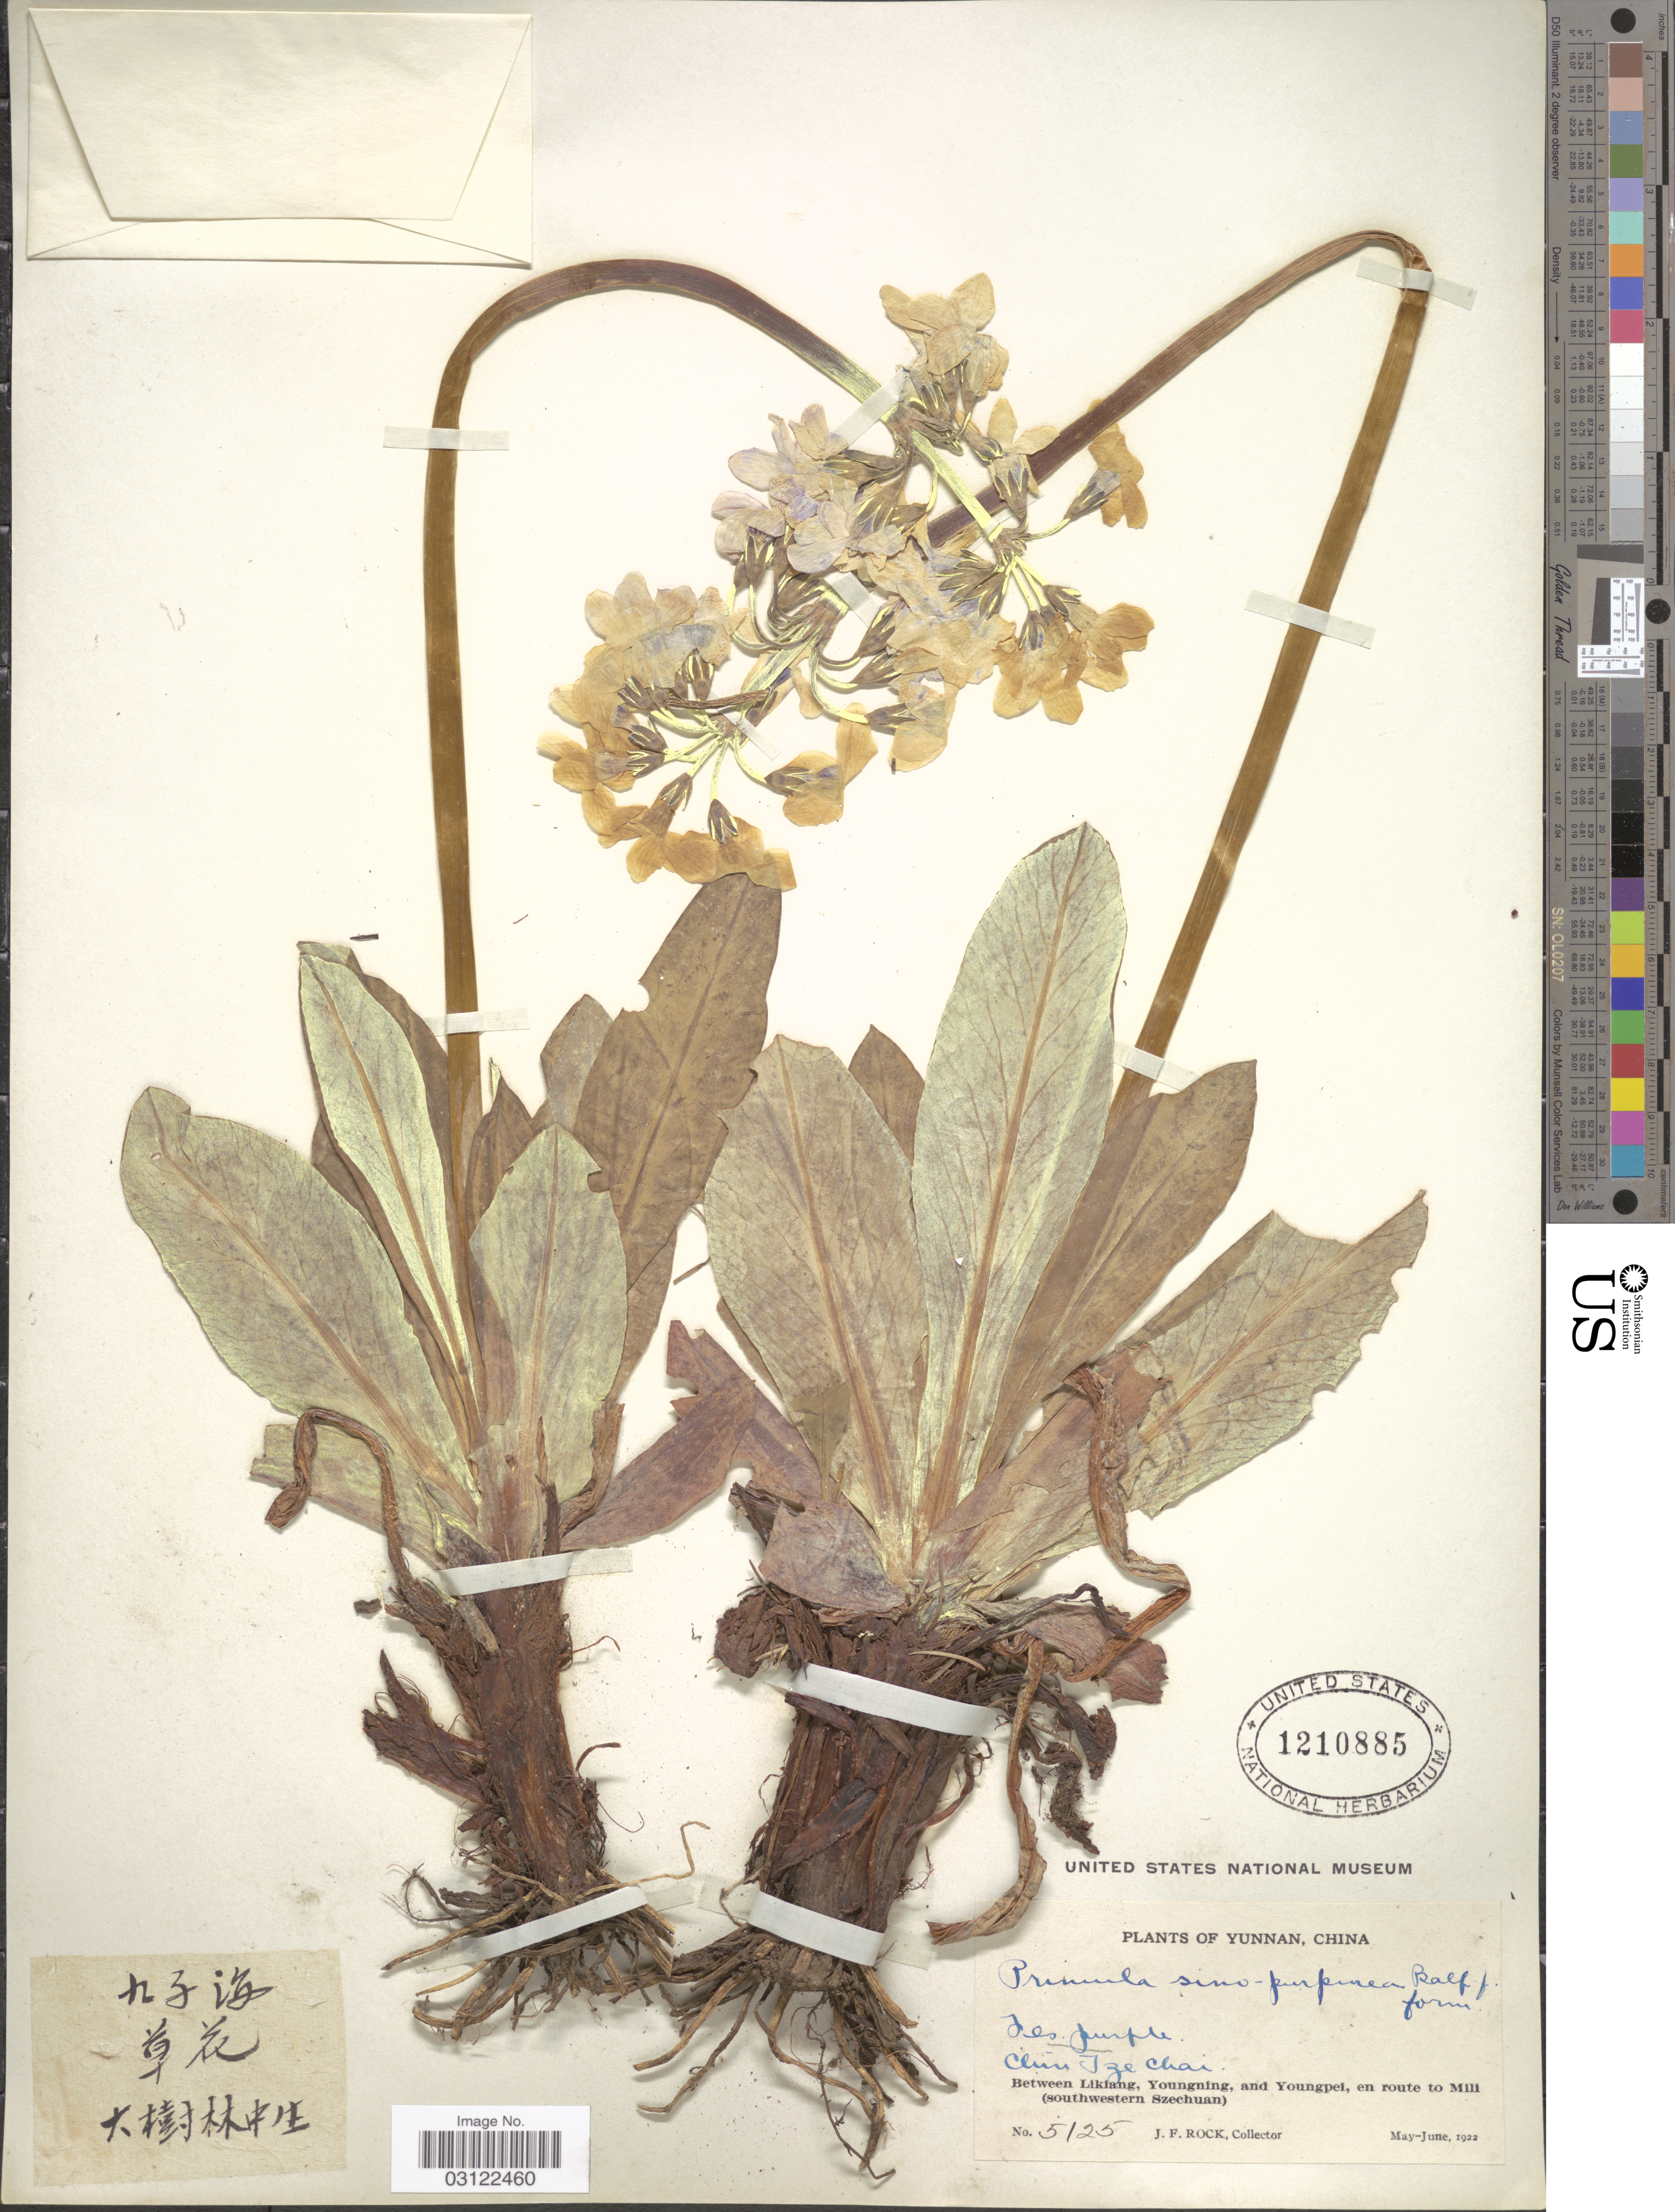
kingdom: Plantae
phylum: Tracheophyta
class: Magnoliopsida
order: Ericales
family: Primulaceae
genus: Primula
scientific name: Primula sinopurpurea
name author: Balf. f. ex Hutch.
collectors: J. Rock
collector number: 5125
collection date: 1922-05/1922-06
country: China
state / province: Yunnan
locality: Chin Tze chai. Between Likiang, Youngning, and Youngpei, en route to Mili (southwestern Szechuan).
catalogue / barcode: US 1210885